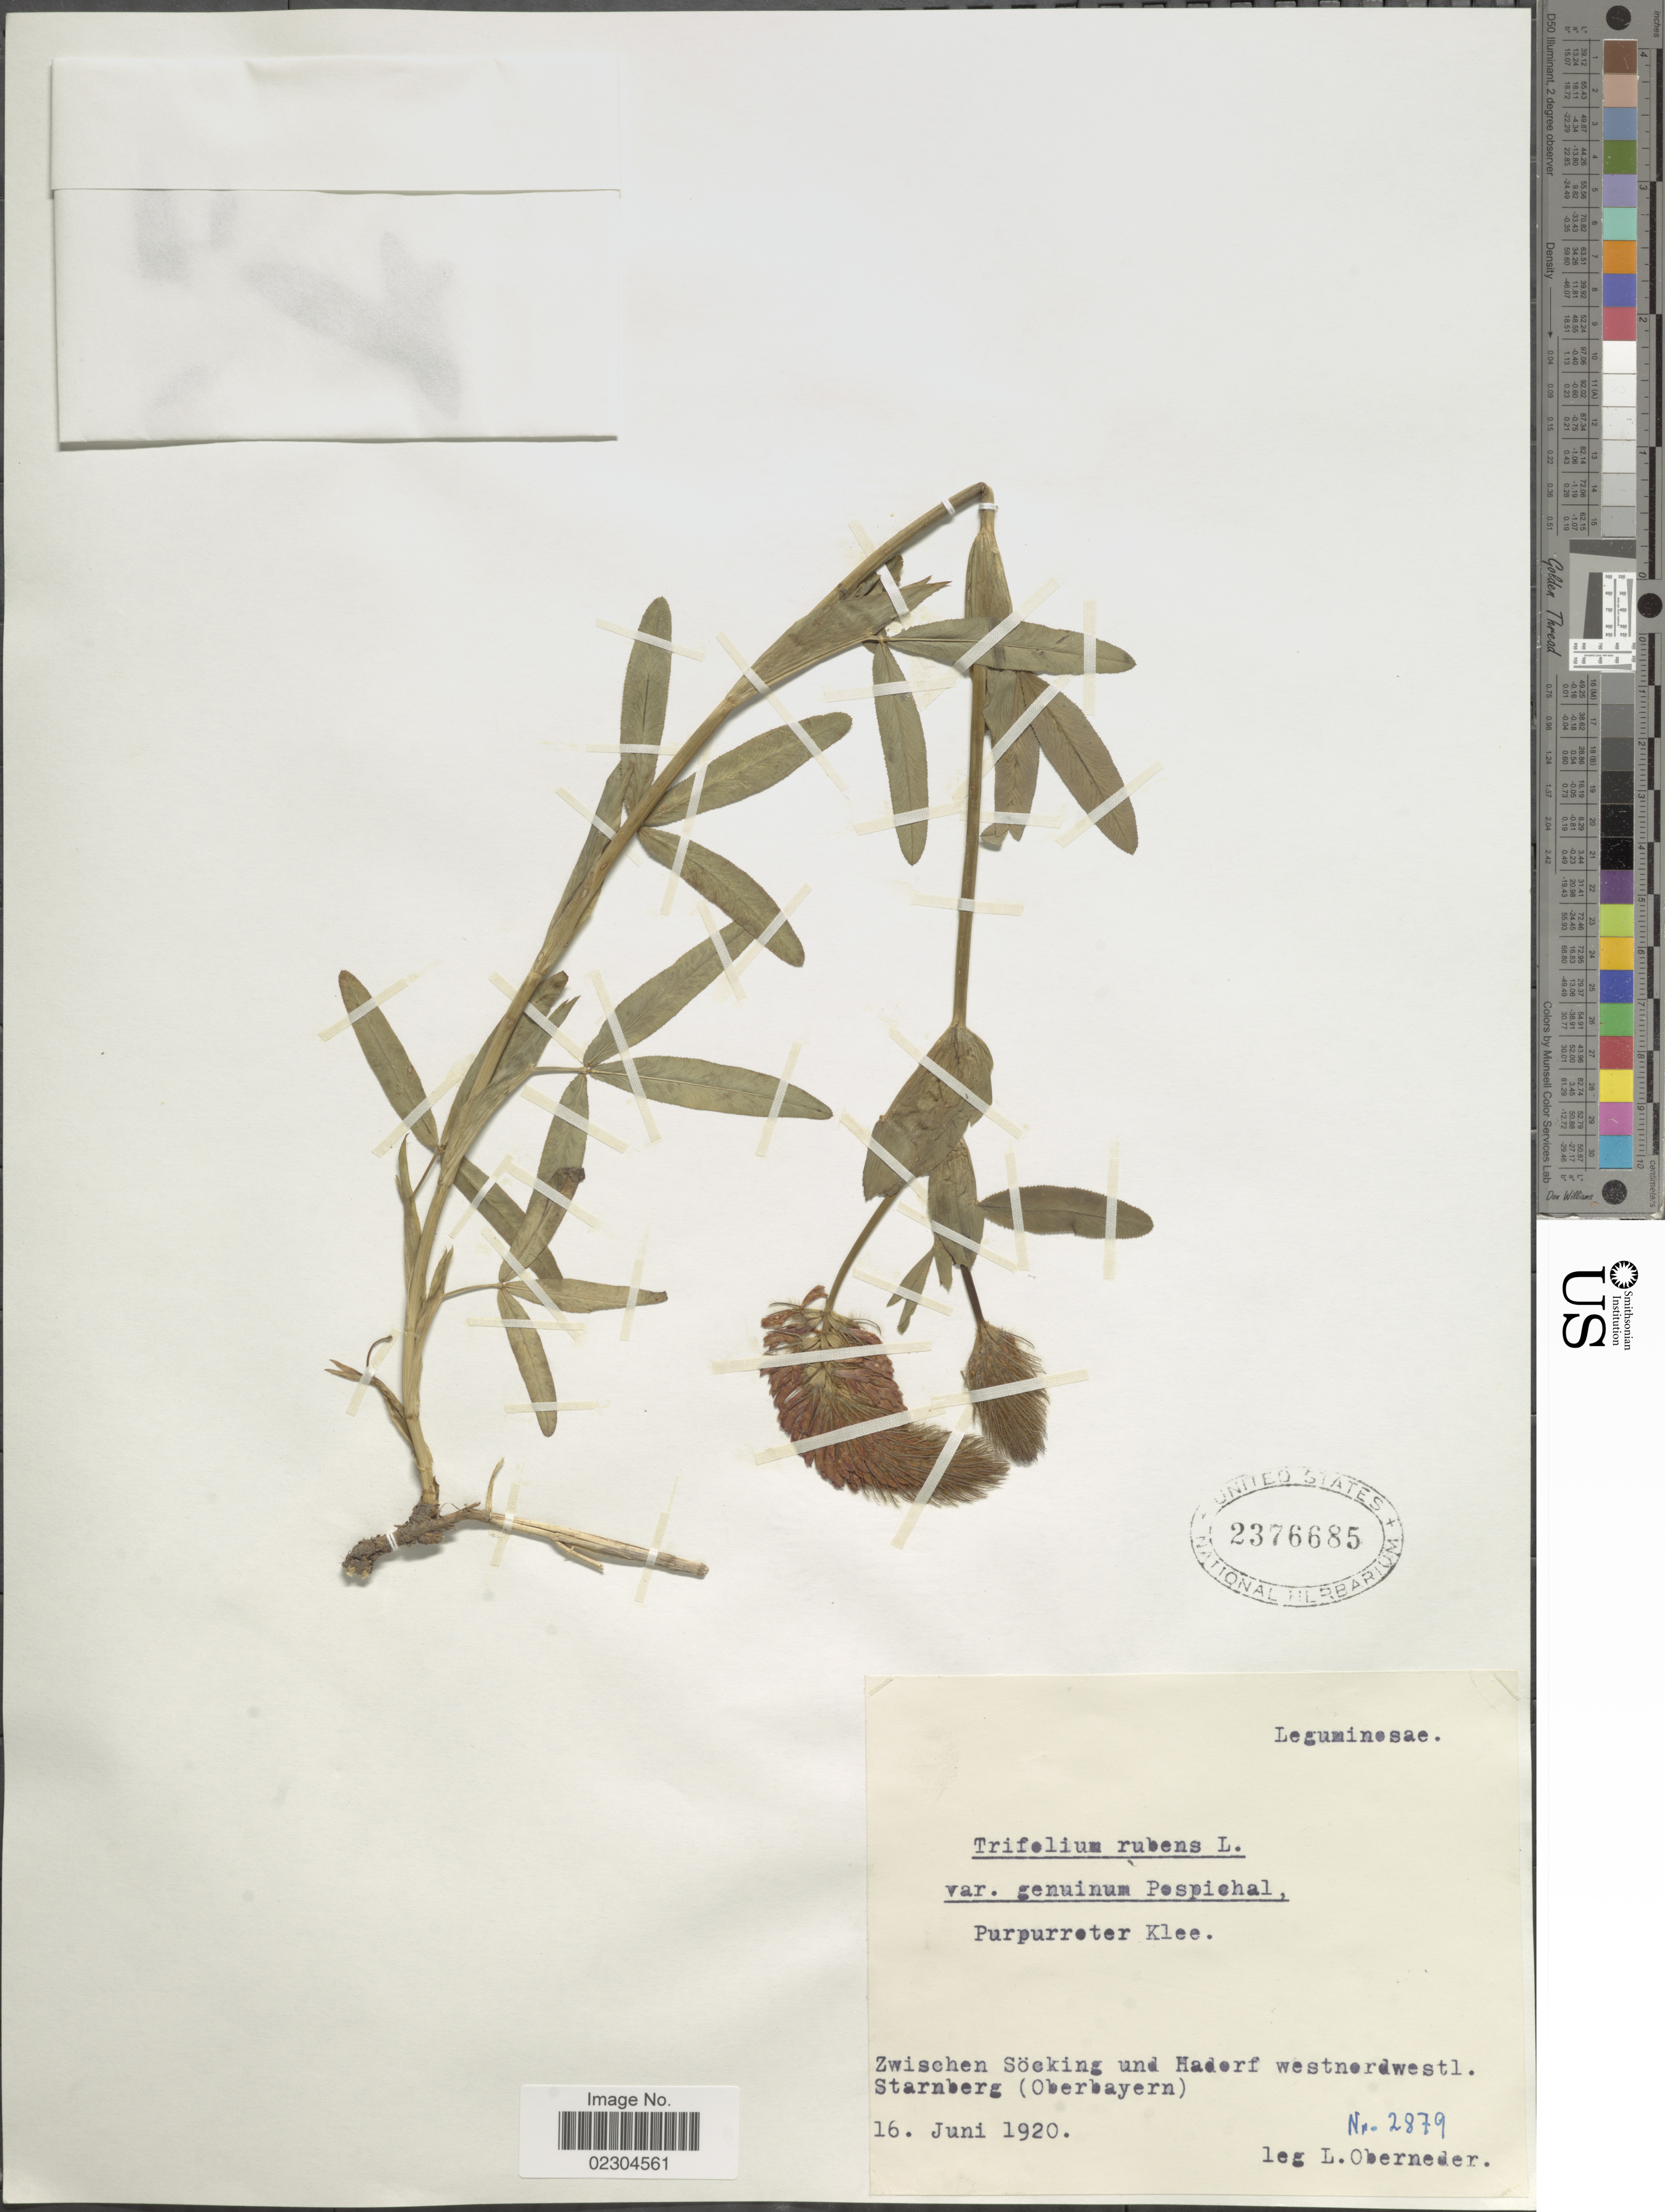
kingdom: Plantae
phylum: Tracheophyta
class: Magnoliopsida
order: Fabales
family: Fabaceae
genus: Trifolium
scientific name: Trifolium rubens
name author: L.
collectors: L. Oberneder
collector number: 2879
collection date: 1920-06-16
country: Germany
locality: Zwishen Socking und Haderf westnerwestl. Starnberg (oberbayern)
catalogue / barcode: US 2376685